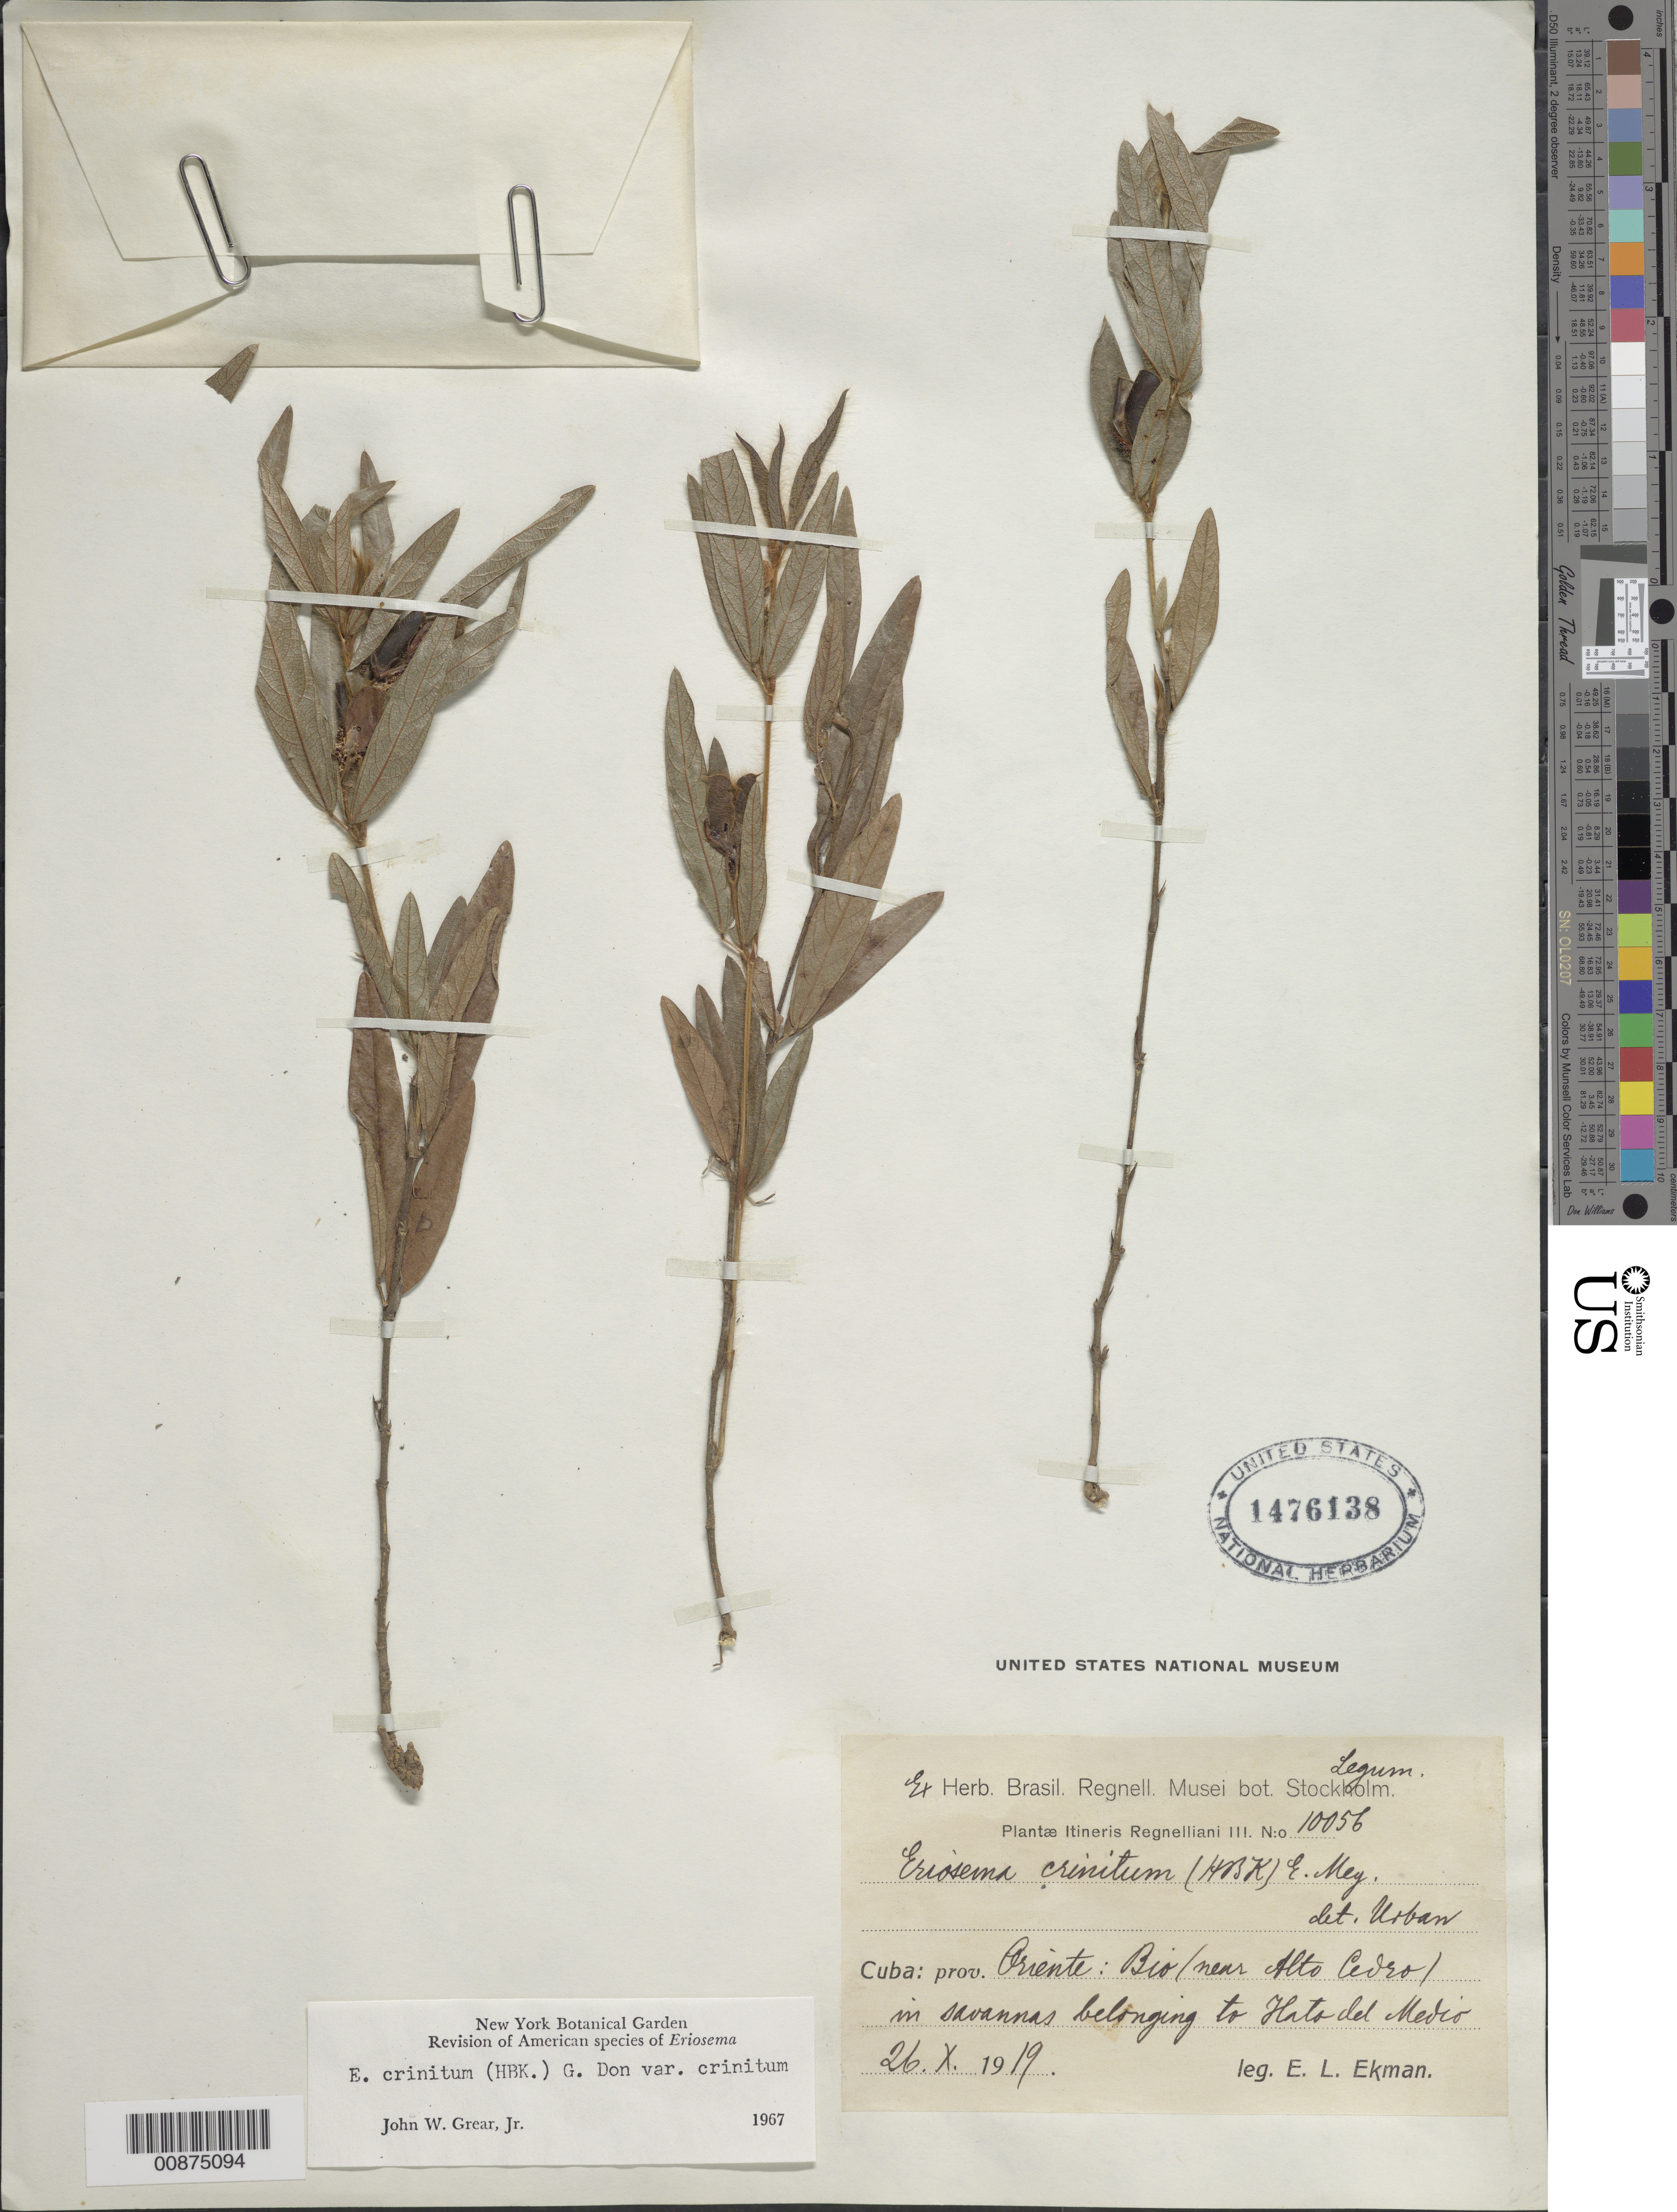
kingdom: Plantae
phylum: Tracheophyta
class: Magnoliopsida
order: Fabales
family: Fabaceae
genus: Eriosema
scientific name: Eriosema crinitum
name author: (Kunth) G. Don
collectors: E. L. Ekman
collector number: H 10056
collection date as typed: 26 Oct 1919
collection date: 1919-10-26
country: Cuba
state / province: Oriente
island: Cuba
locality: Bio (near Alto Cedro) in savannas belonging to Hato del Medio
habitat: In savannas.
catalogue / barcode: US 1476138